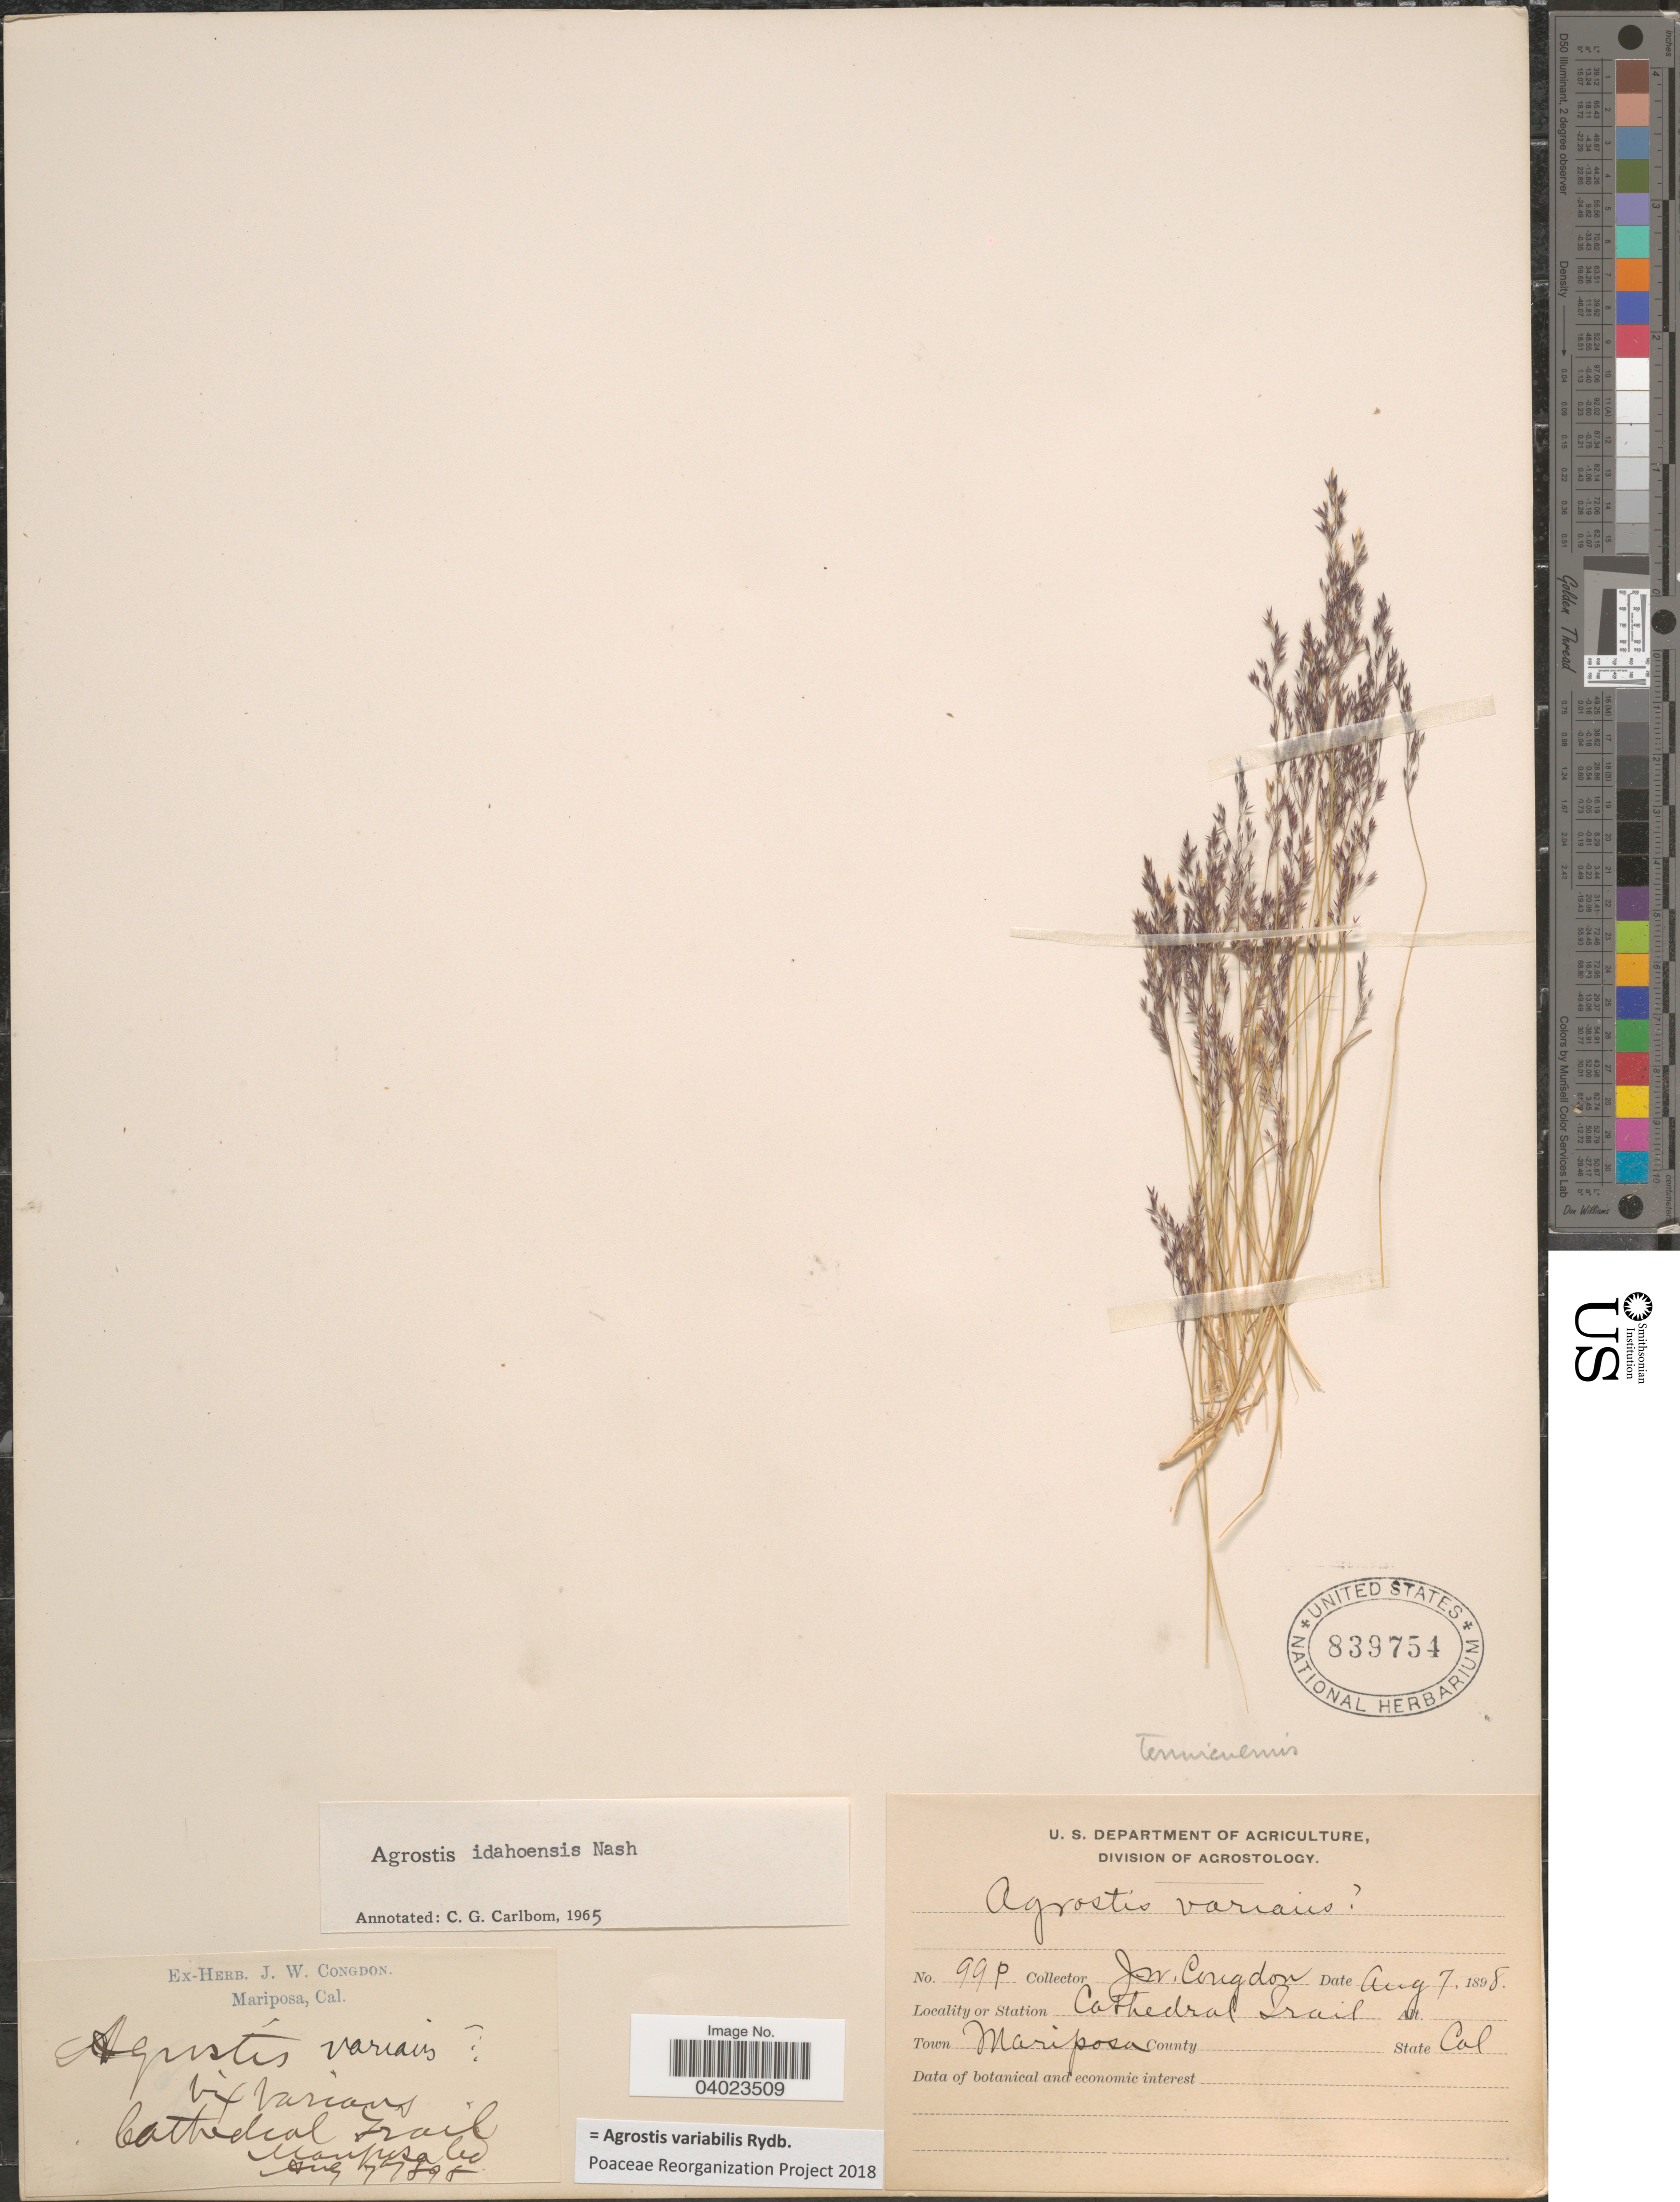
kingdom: Plantae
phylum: Tracheophyta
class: Liliopsida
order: Poales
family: Poaceae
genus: Agrostis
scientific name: Agrostis variabilis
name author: Rydb.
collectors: J. W. Congdon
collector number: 99p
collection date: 1898-08-07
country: United States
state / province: California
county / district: Mariposa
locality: Cathedral Trail. Mariposa Co. Town Mariposa.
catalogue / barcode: US 839754